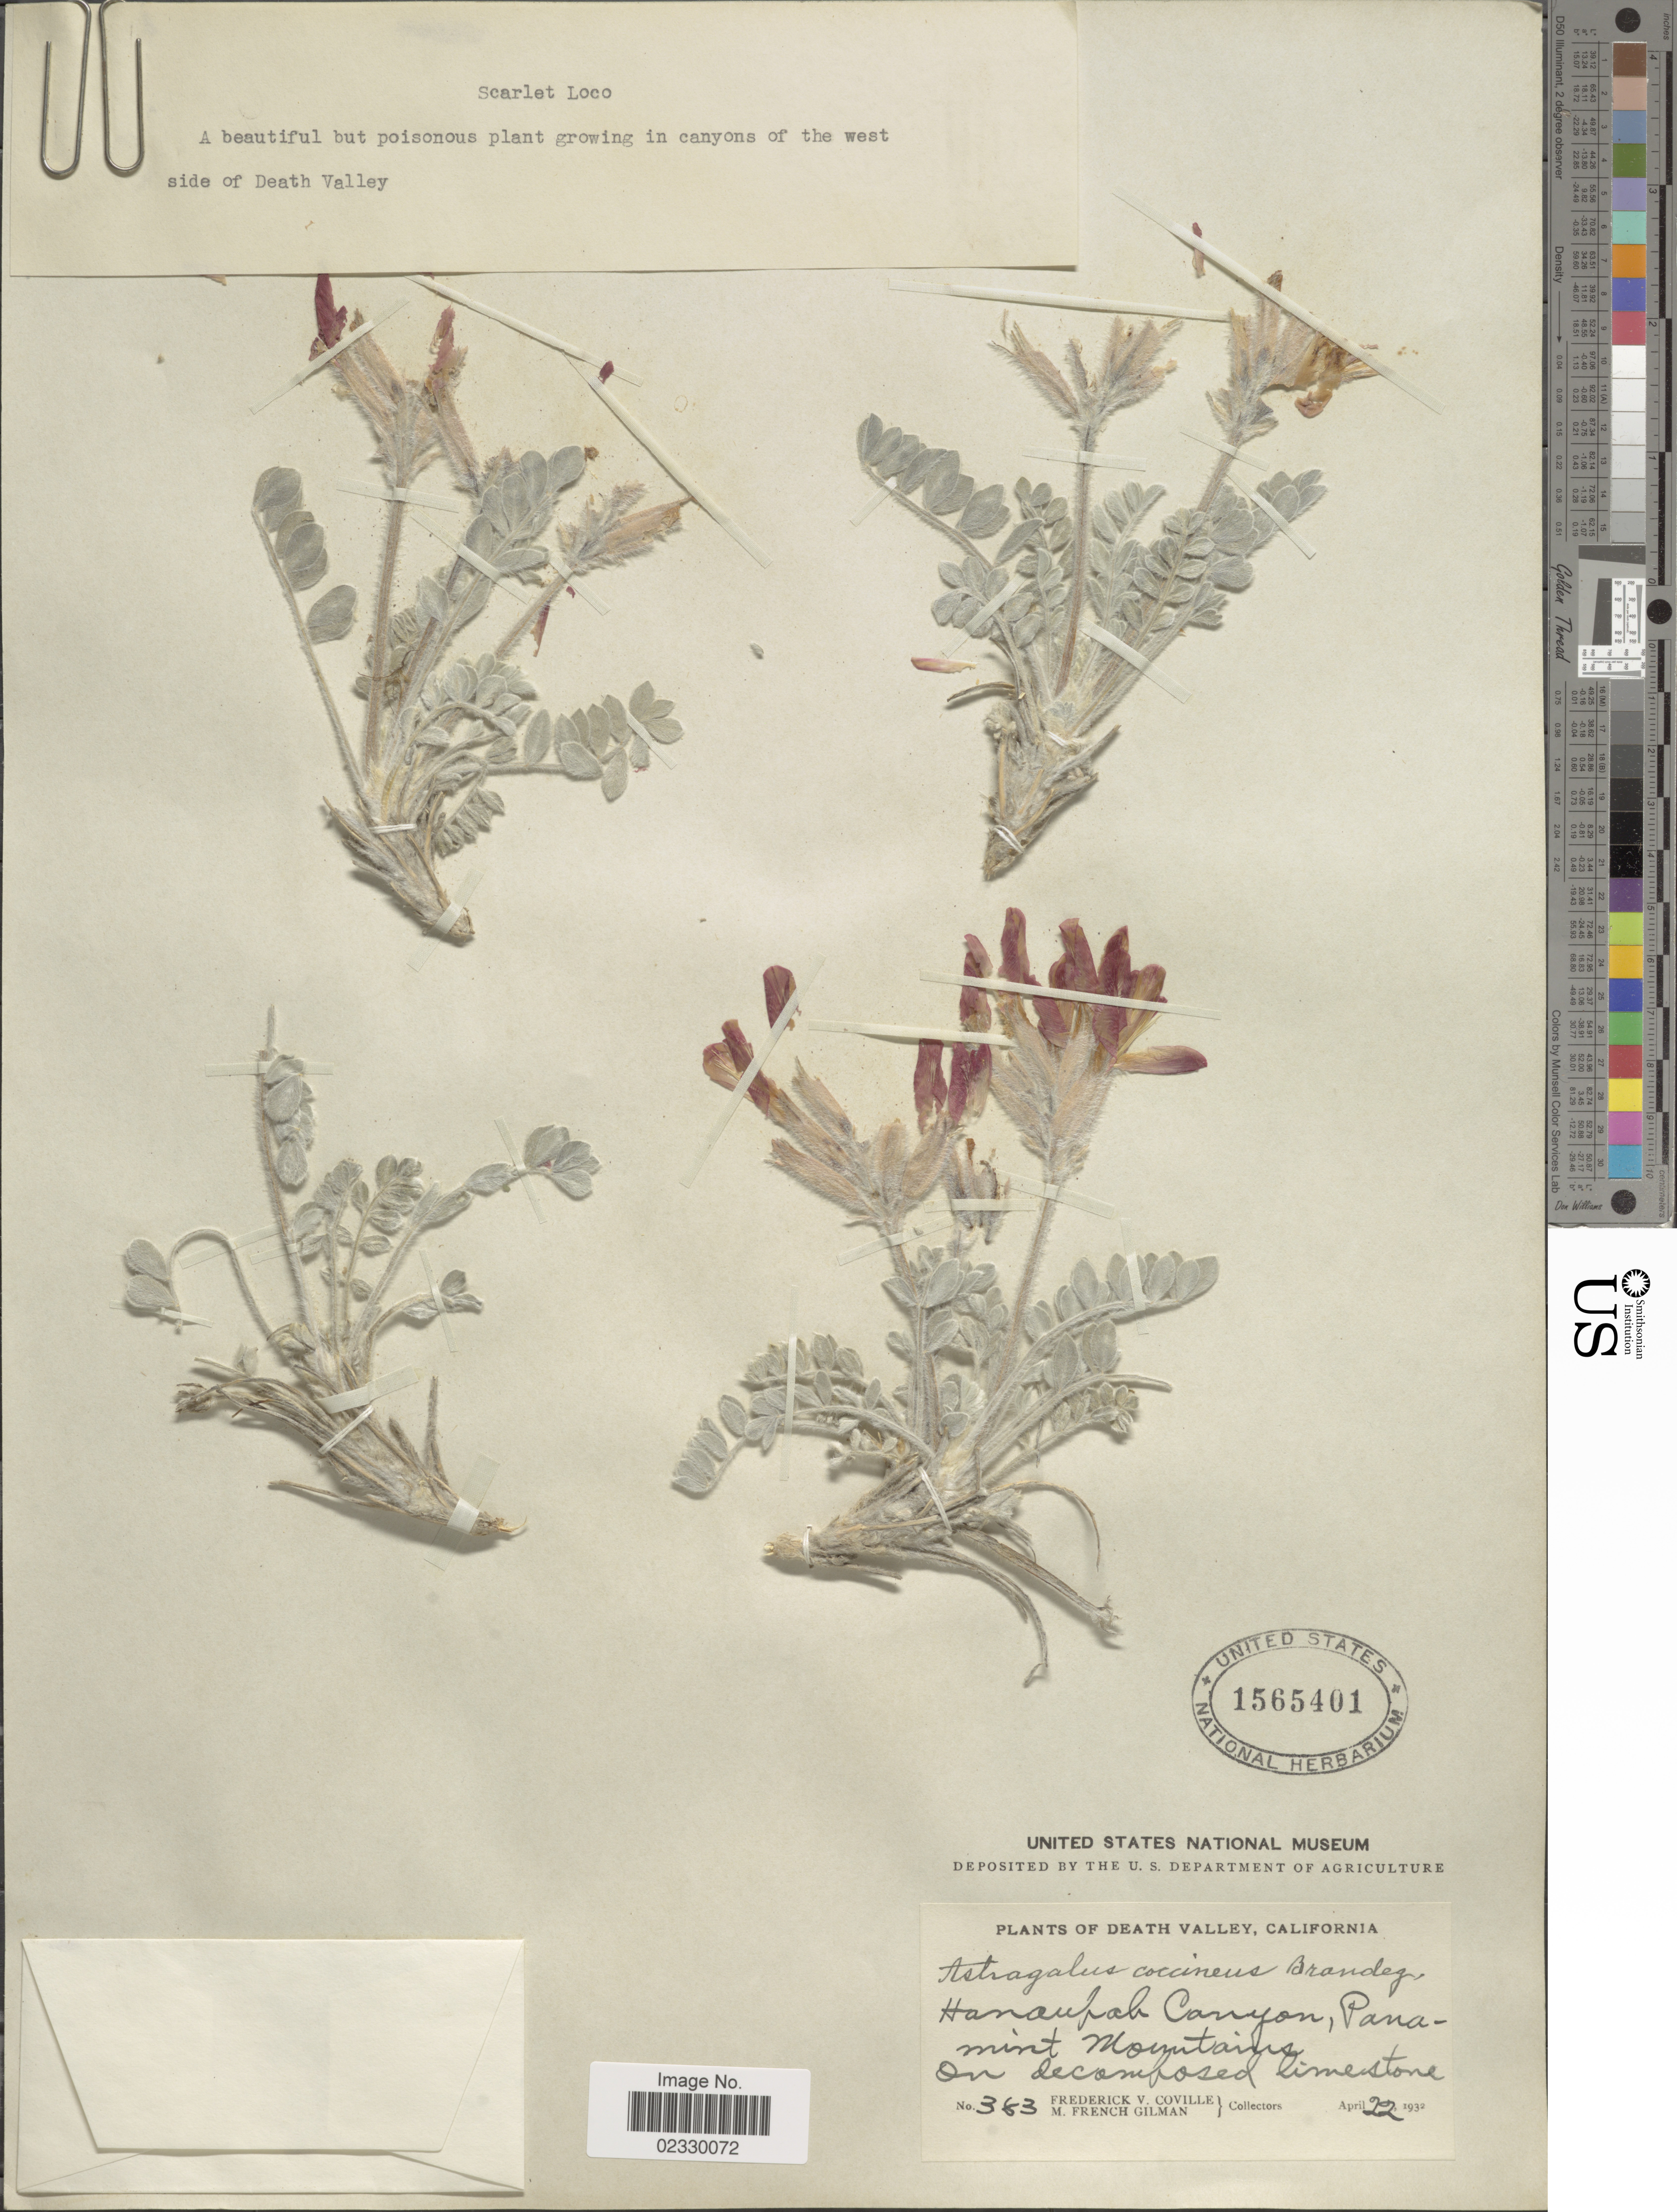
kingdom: Plantae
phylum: Tracheophyta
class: Magnoliopsida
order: Fabales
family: Fabaceae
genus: Astragalus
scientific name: Astragalus coccineus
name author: (Parry) Brandegee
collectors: F. V. Coville & M. F. Gilman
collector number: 383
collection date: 1932-04-22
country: United States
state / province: California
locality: Death Valley, Hanaupah Canyon, Panamint Mountains, On decomfosed limestone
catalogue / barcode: US 1565401